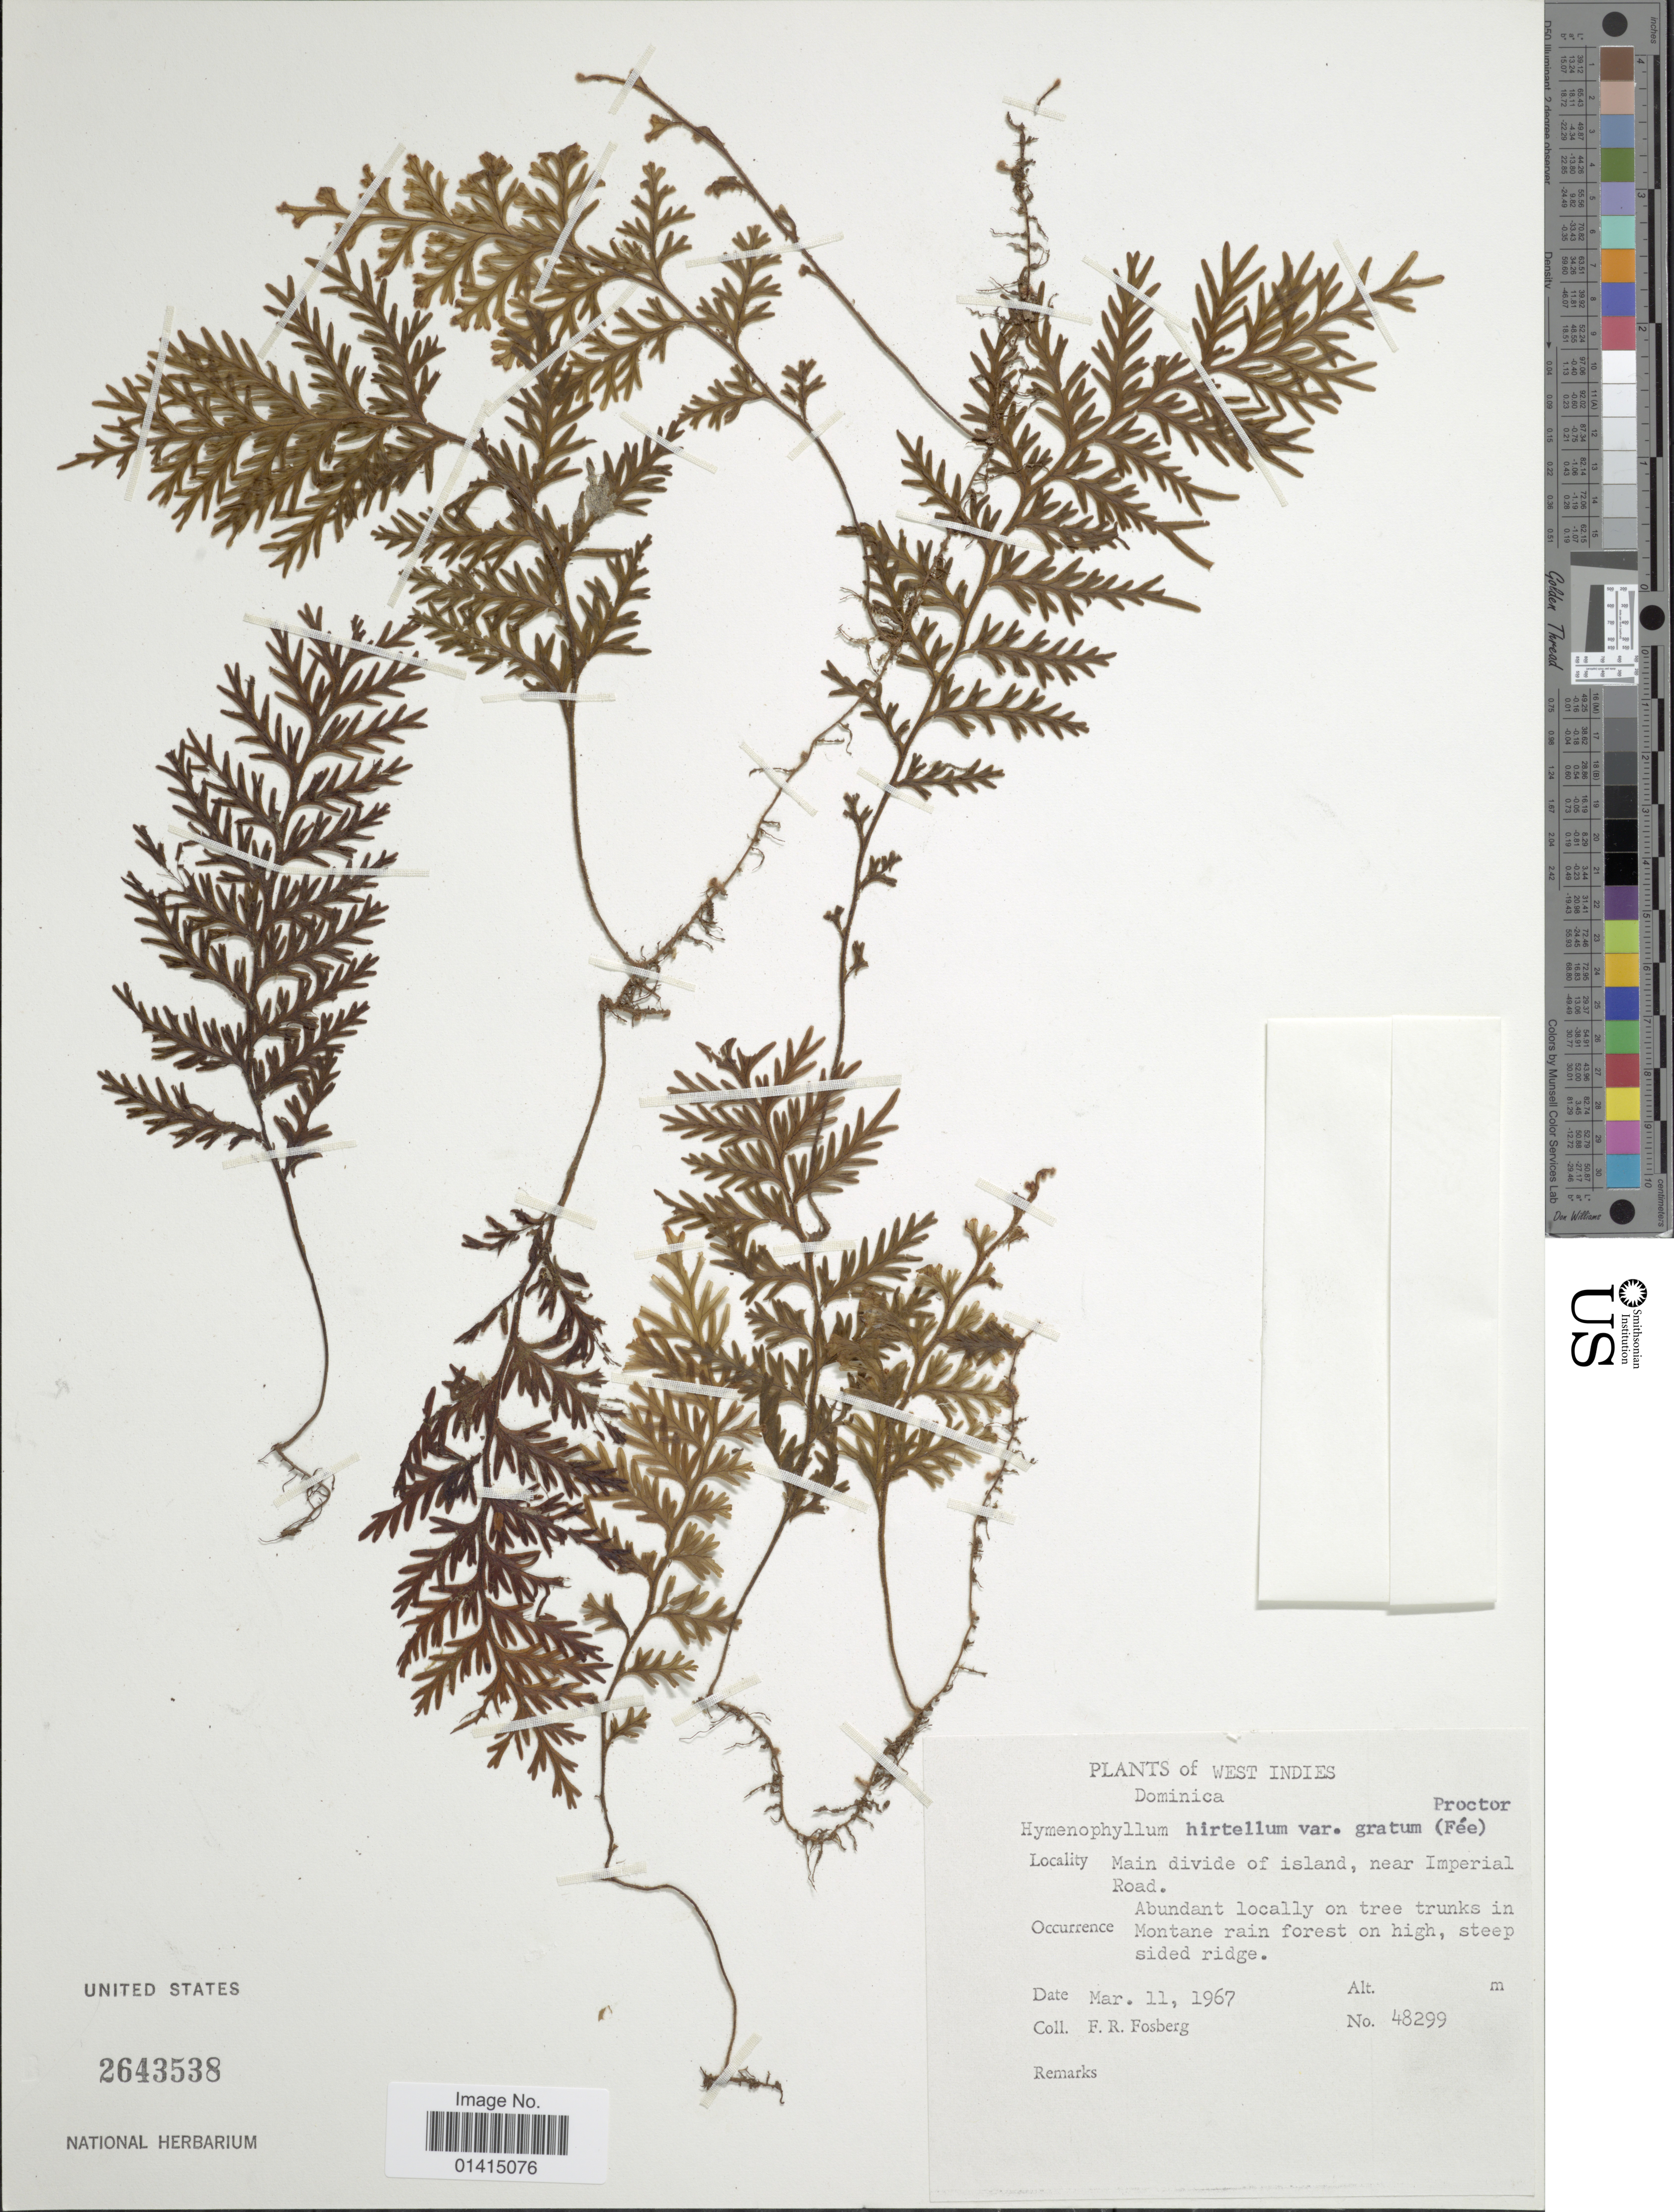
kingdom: Plantae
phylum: Tracheophyta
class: Polypodiopsida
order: Hymenophyllales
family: Hymenophyllaceae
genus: Hymenophyllum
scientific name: Hymenophyllum hirtellum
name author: Sw. in Schrad.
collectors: F. R. Fosberg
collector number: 48299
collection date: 1967-03-11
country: Dominica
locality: West Indies, Dominica, Main Divide of island, near Imperial Road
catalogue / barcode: US 2643538